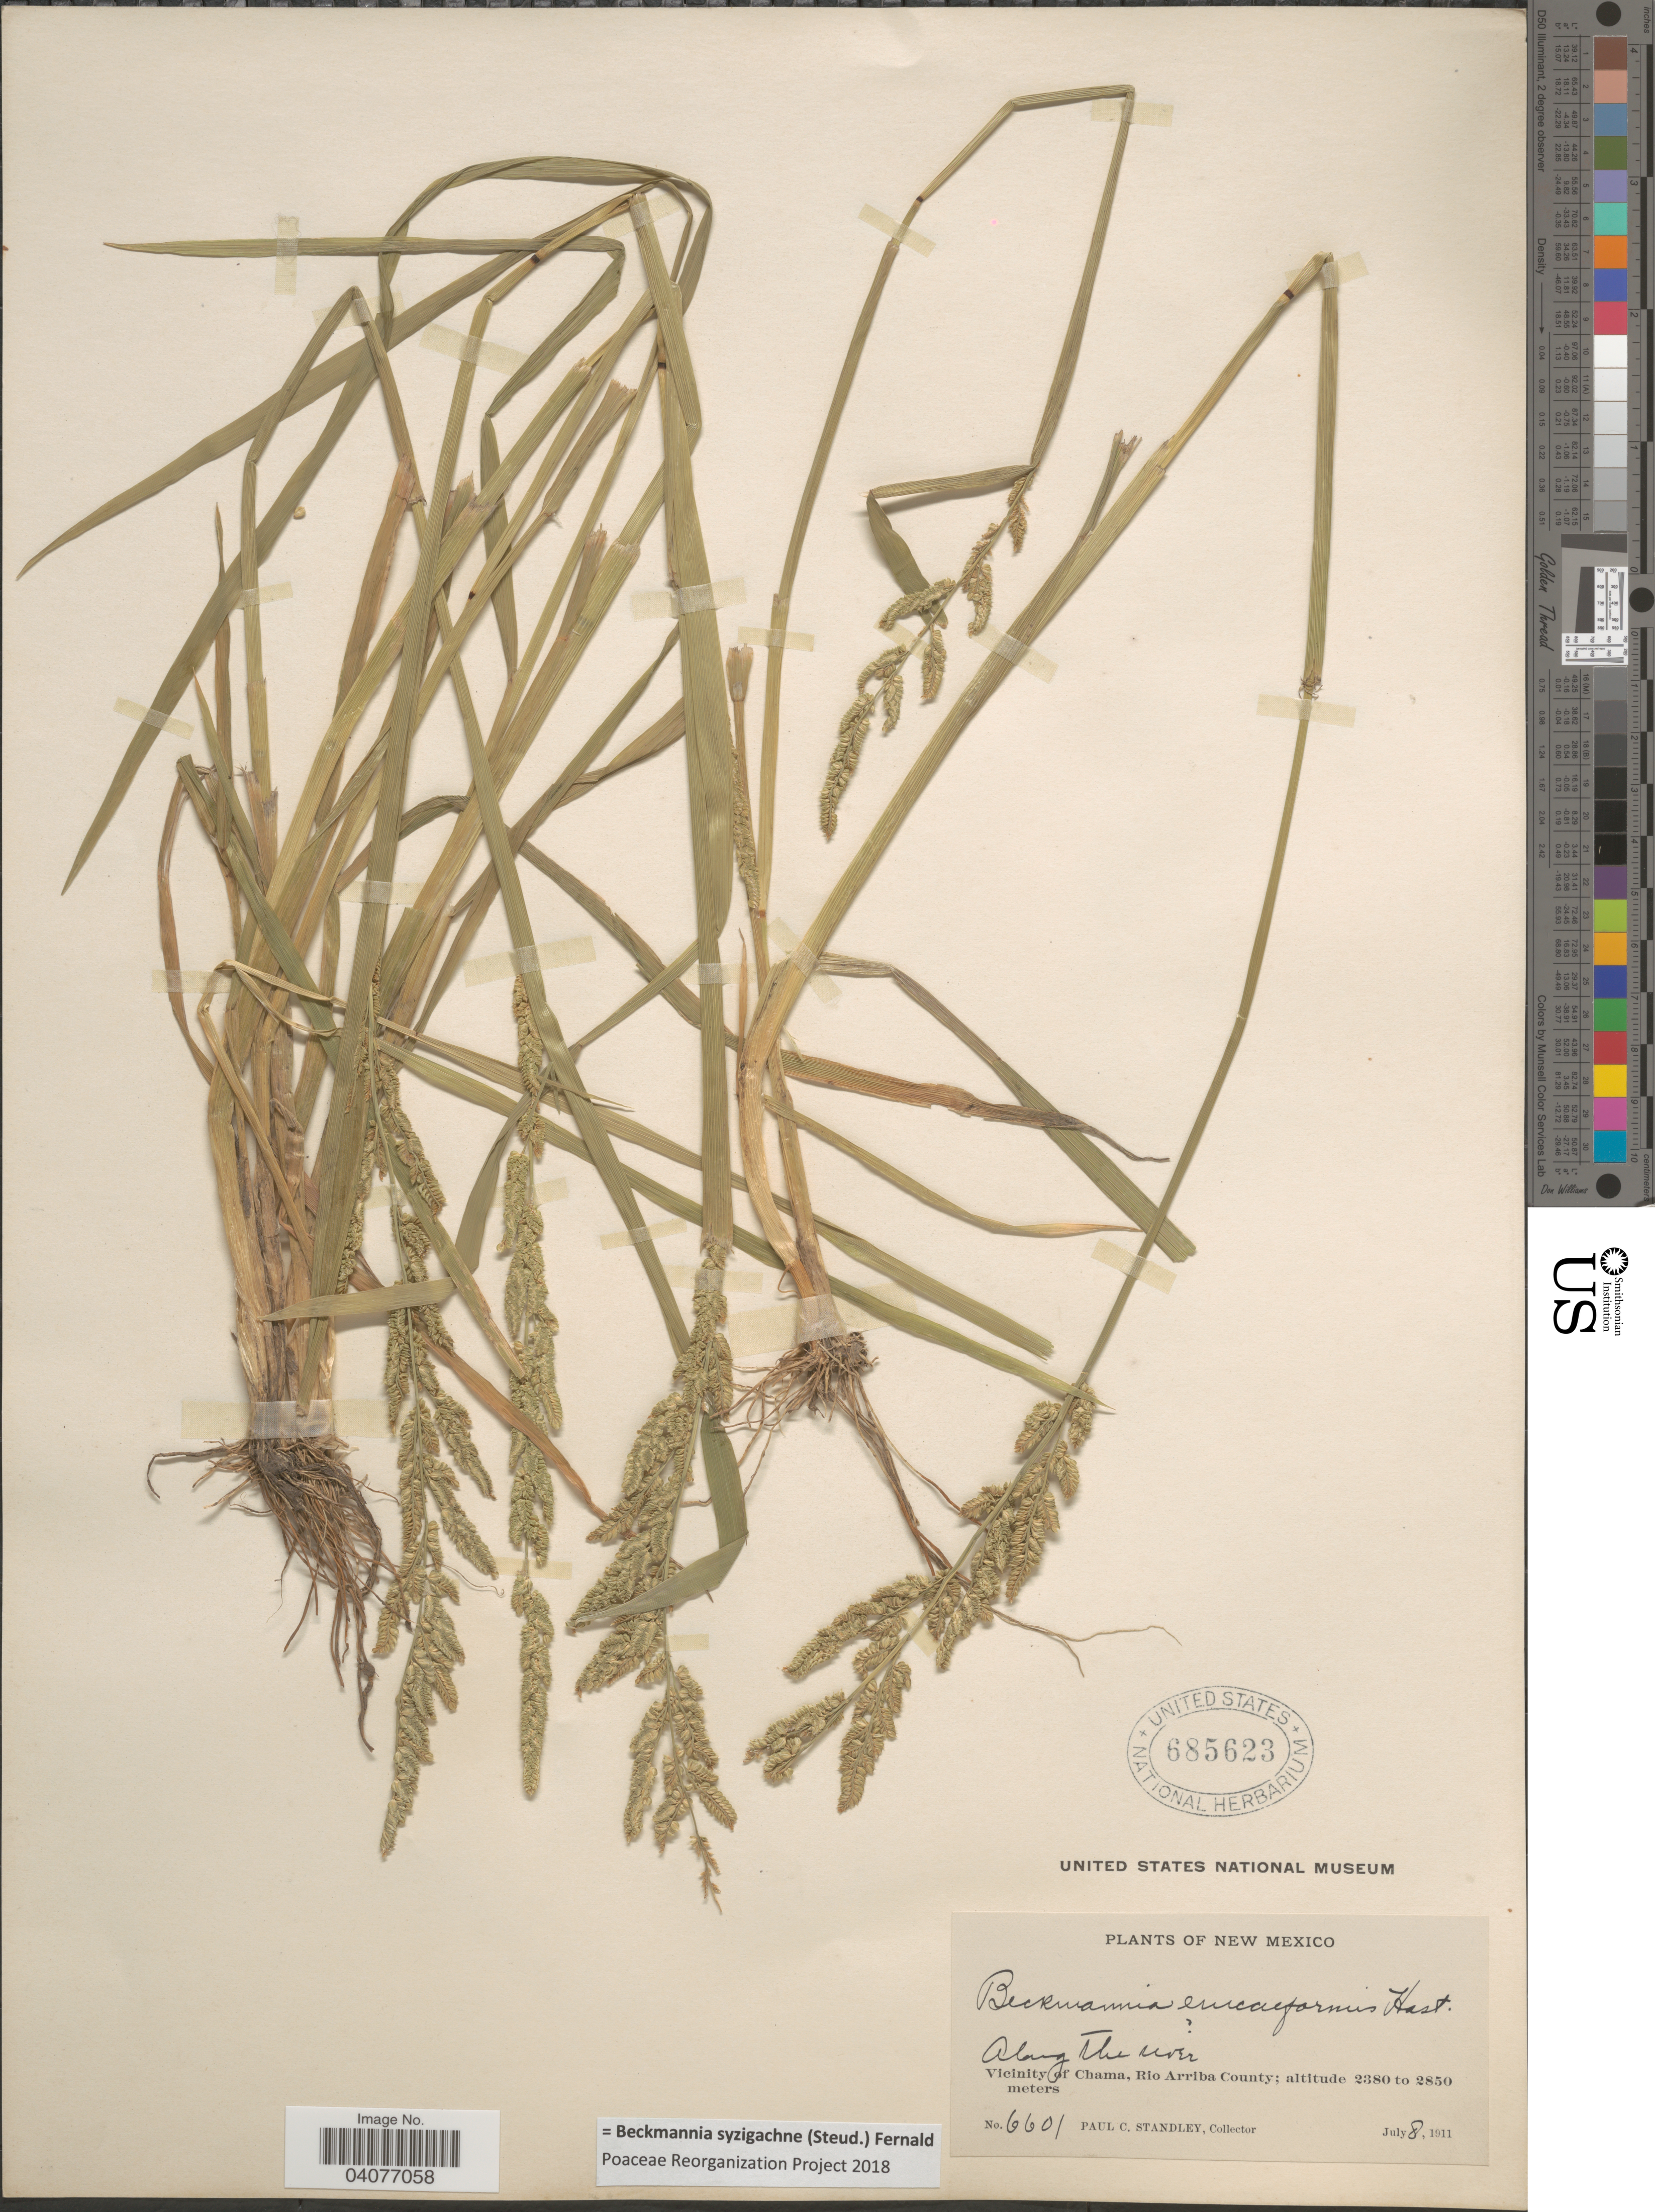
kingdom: Plantae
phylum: Tracheophyta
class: Liliopsida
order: Poales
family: Poaceae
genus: Beckmannia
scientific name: Beckmannia syzigachne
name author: (Steud.) Fernald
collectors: P. C. Standley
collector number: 6601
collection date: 1911-07-08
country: United States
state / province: New Mexico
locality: Along the river. Vicinity of Chama, Rio Arriba County.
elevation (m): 2380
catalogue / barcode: US 685623